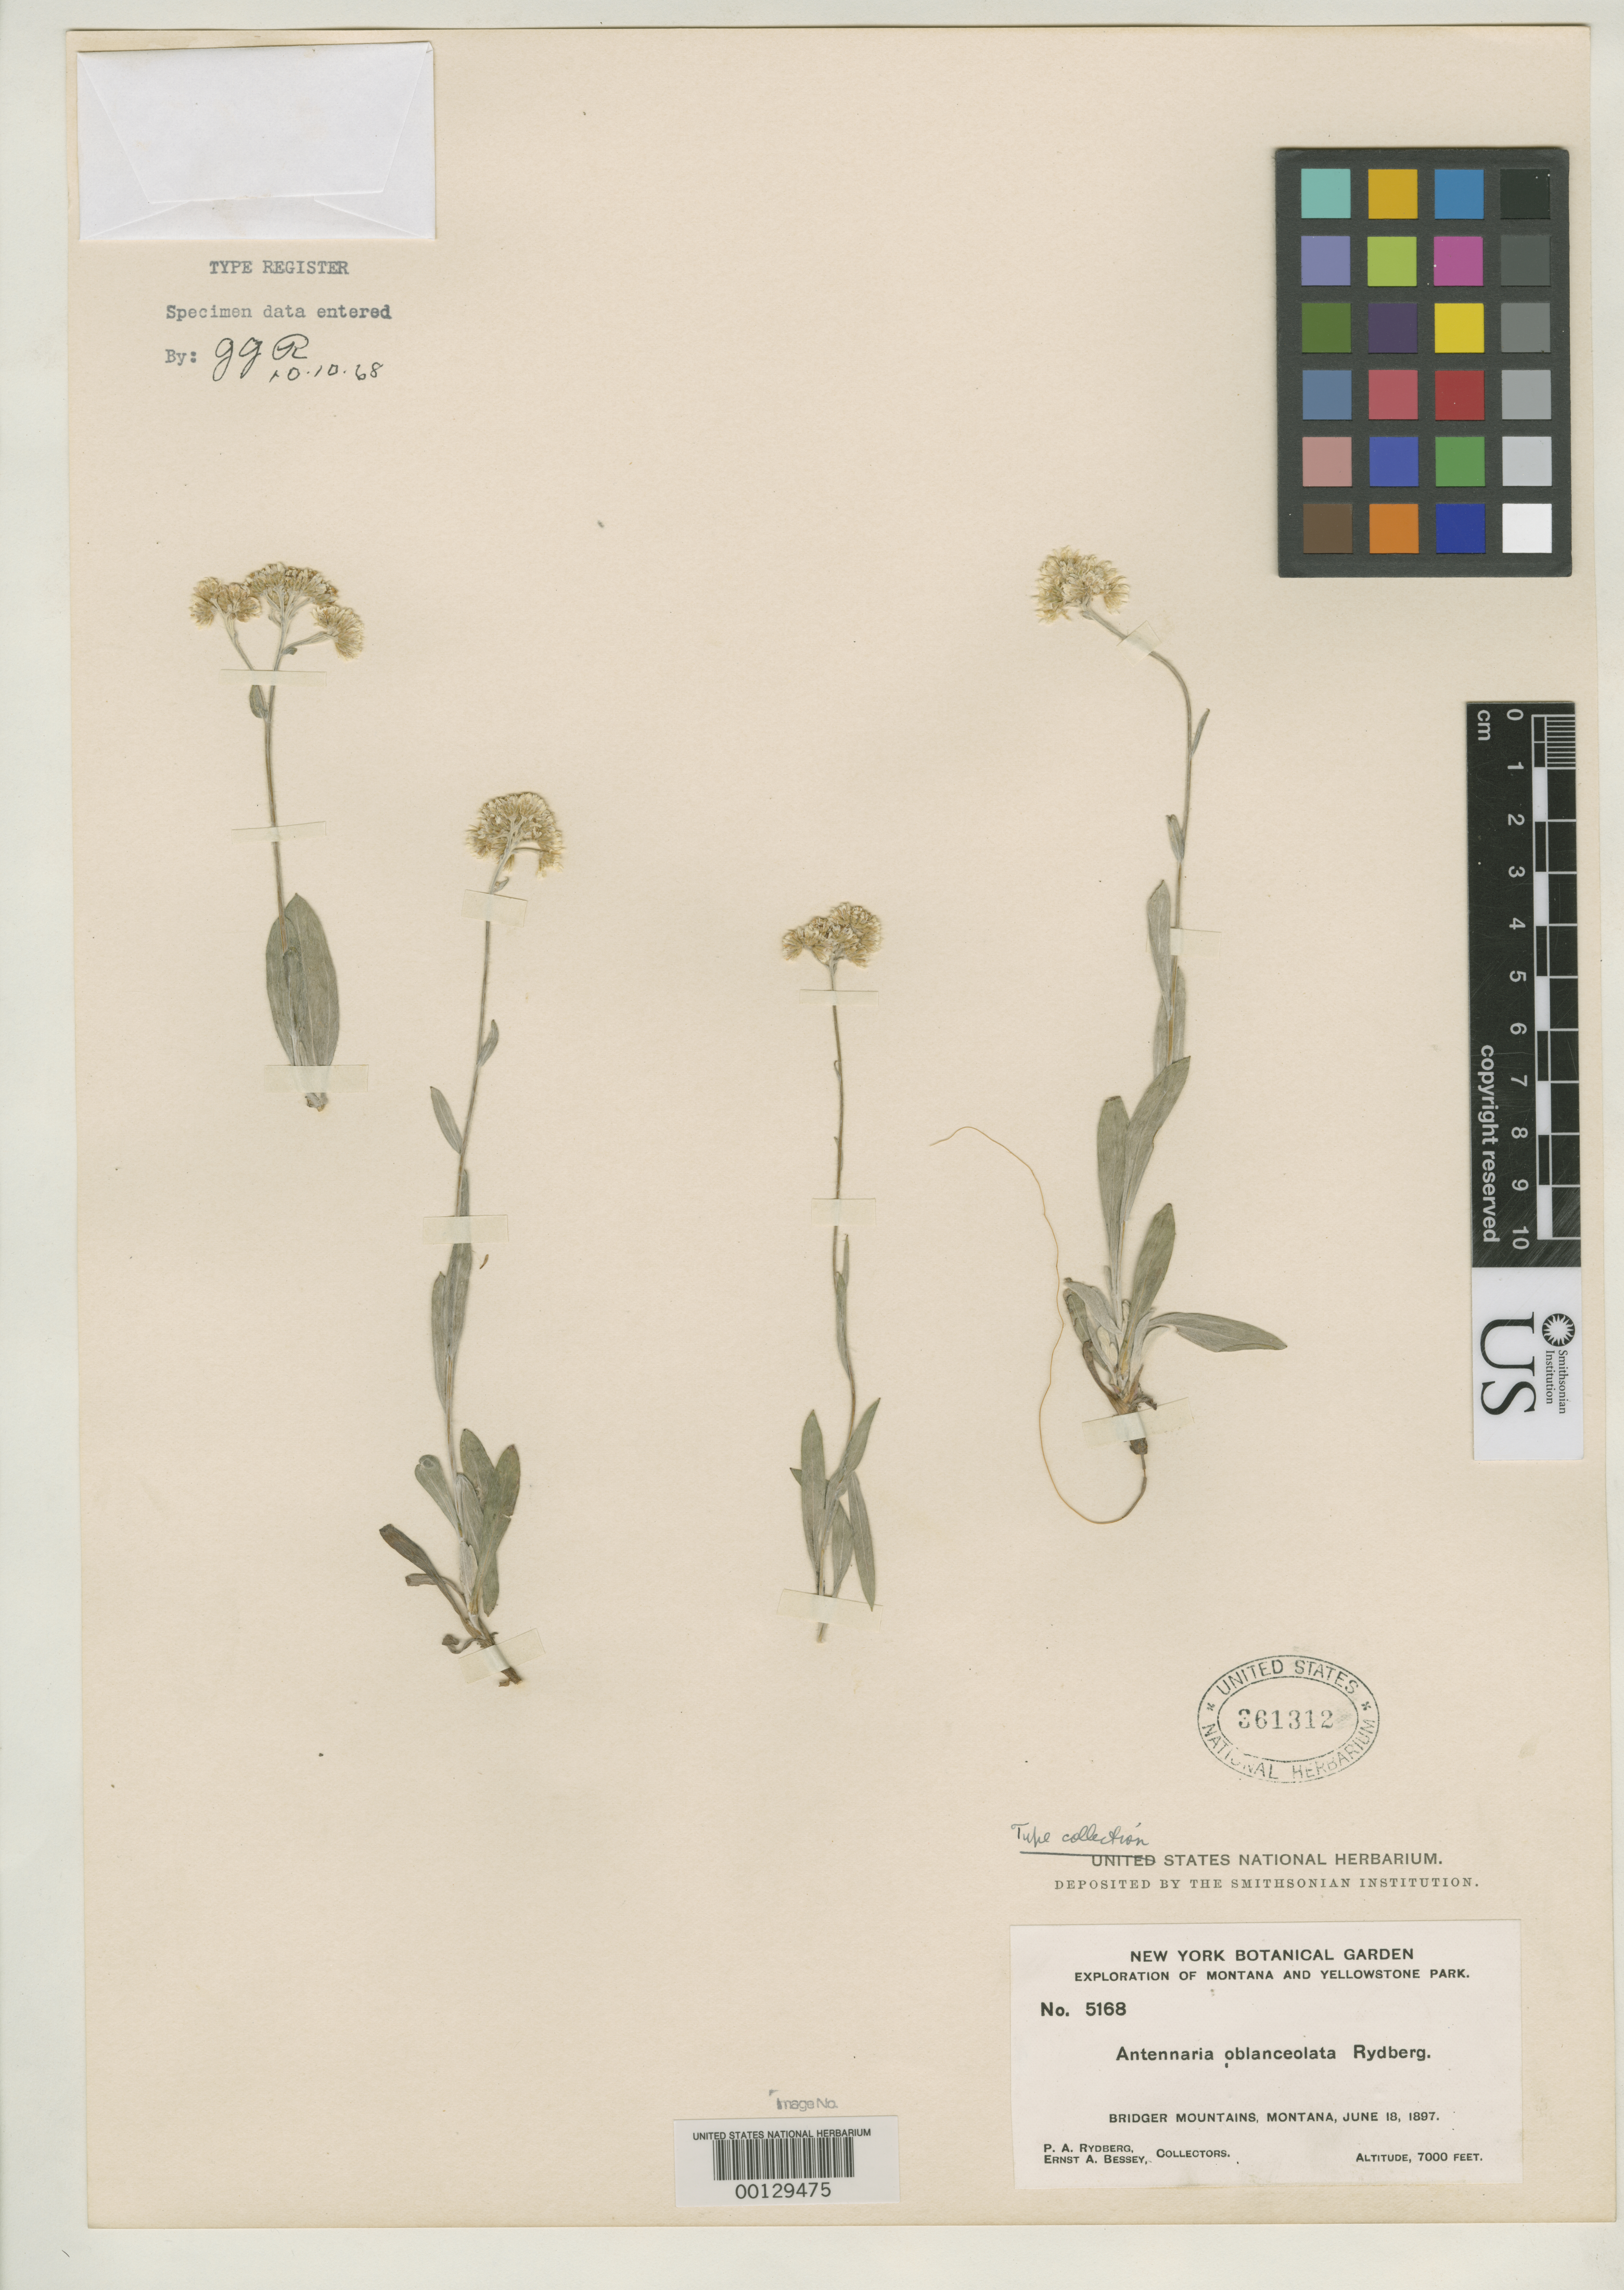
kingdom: Plantae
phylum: Tracheophyta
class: Magnoliopsida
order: Asterales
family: Asteraceae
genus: Antennaria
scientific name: Antennaria oblanceolata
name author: Rydb.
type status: Isotype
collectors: P. A. Rydberg & E. Bessey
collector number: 5168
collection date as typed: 18 Jun 1897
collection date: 1897-06-18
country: United States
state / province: Montana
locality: Yellowstone National Park; Bridger Mountains.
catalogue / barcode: US 361312